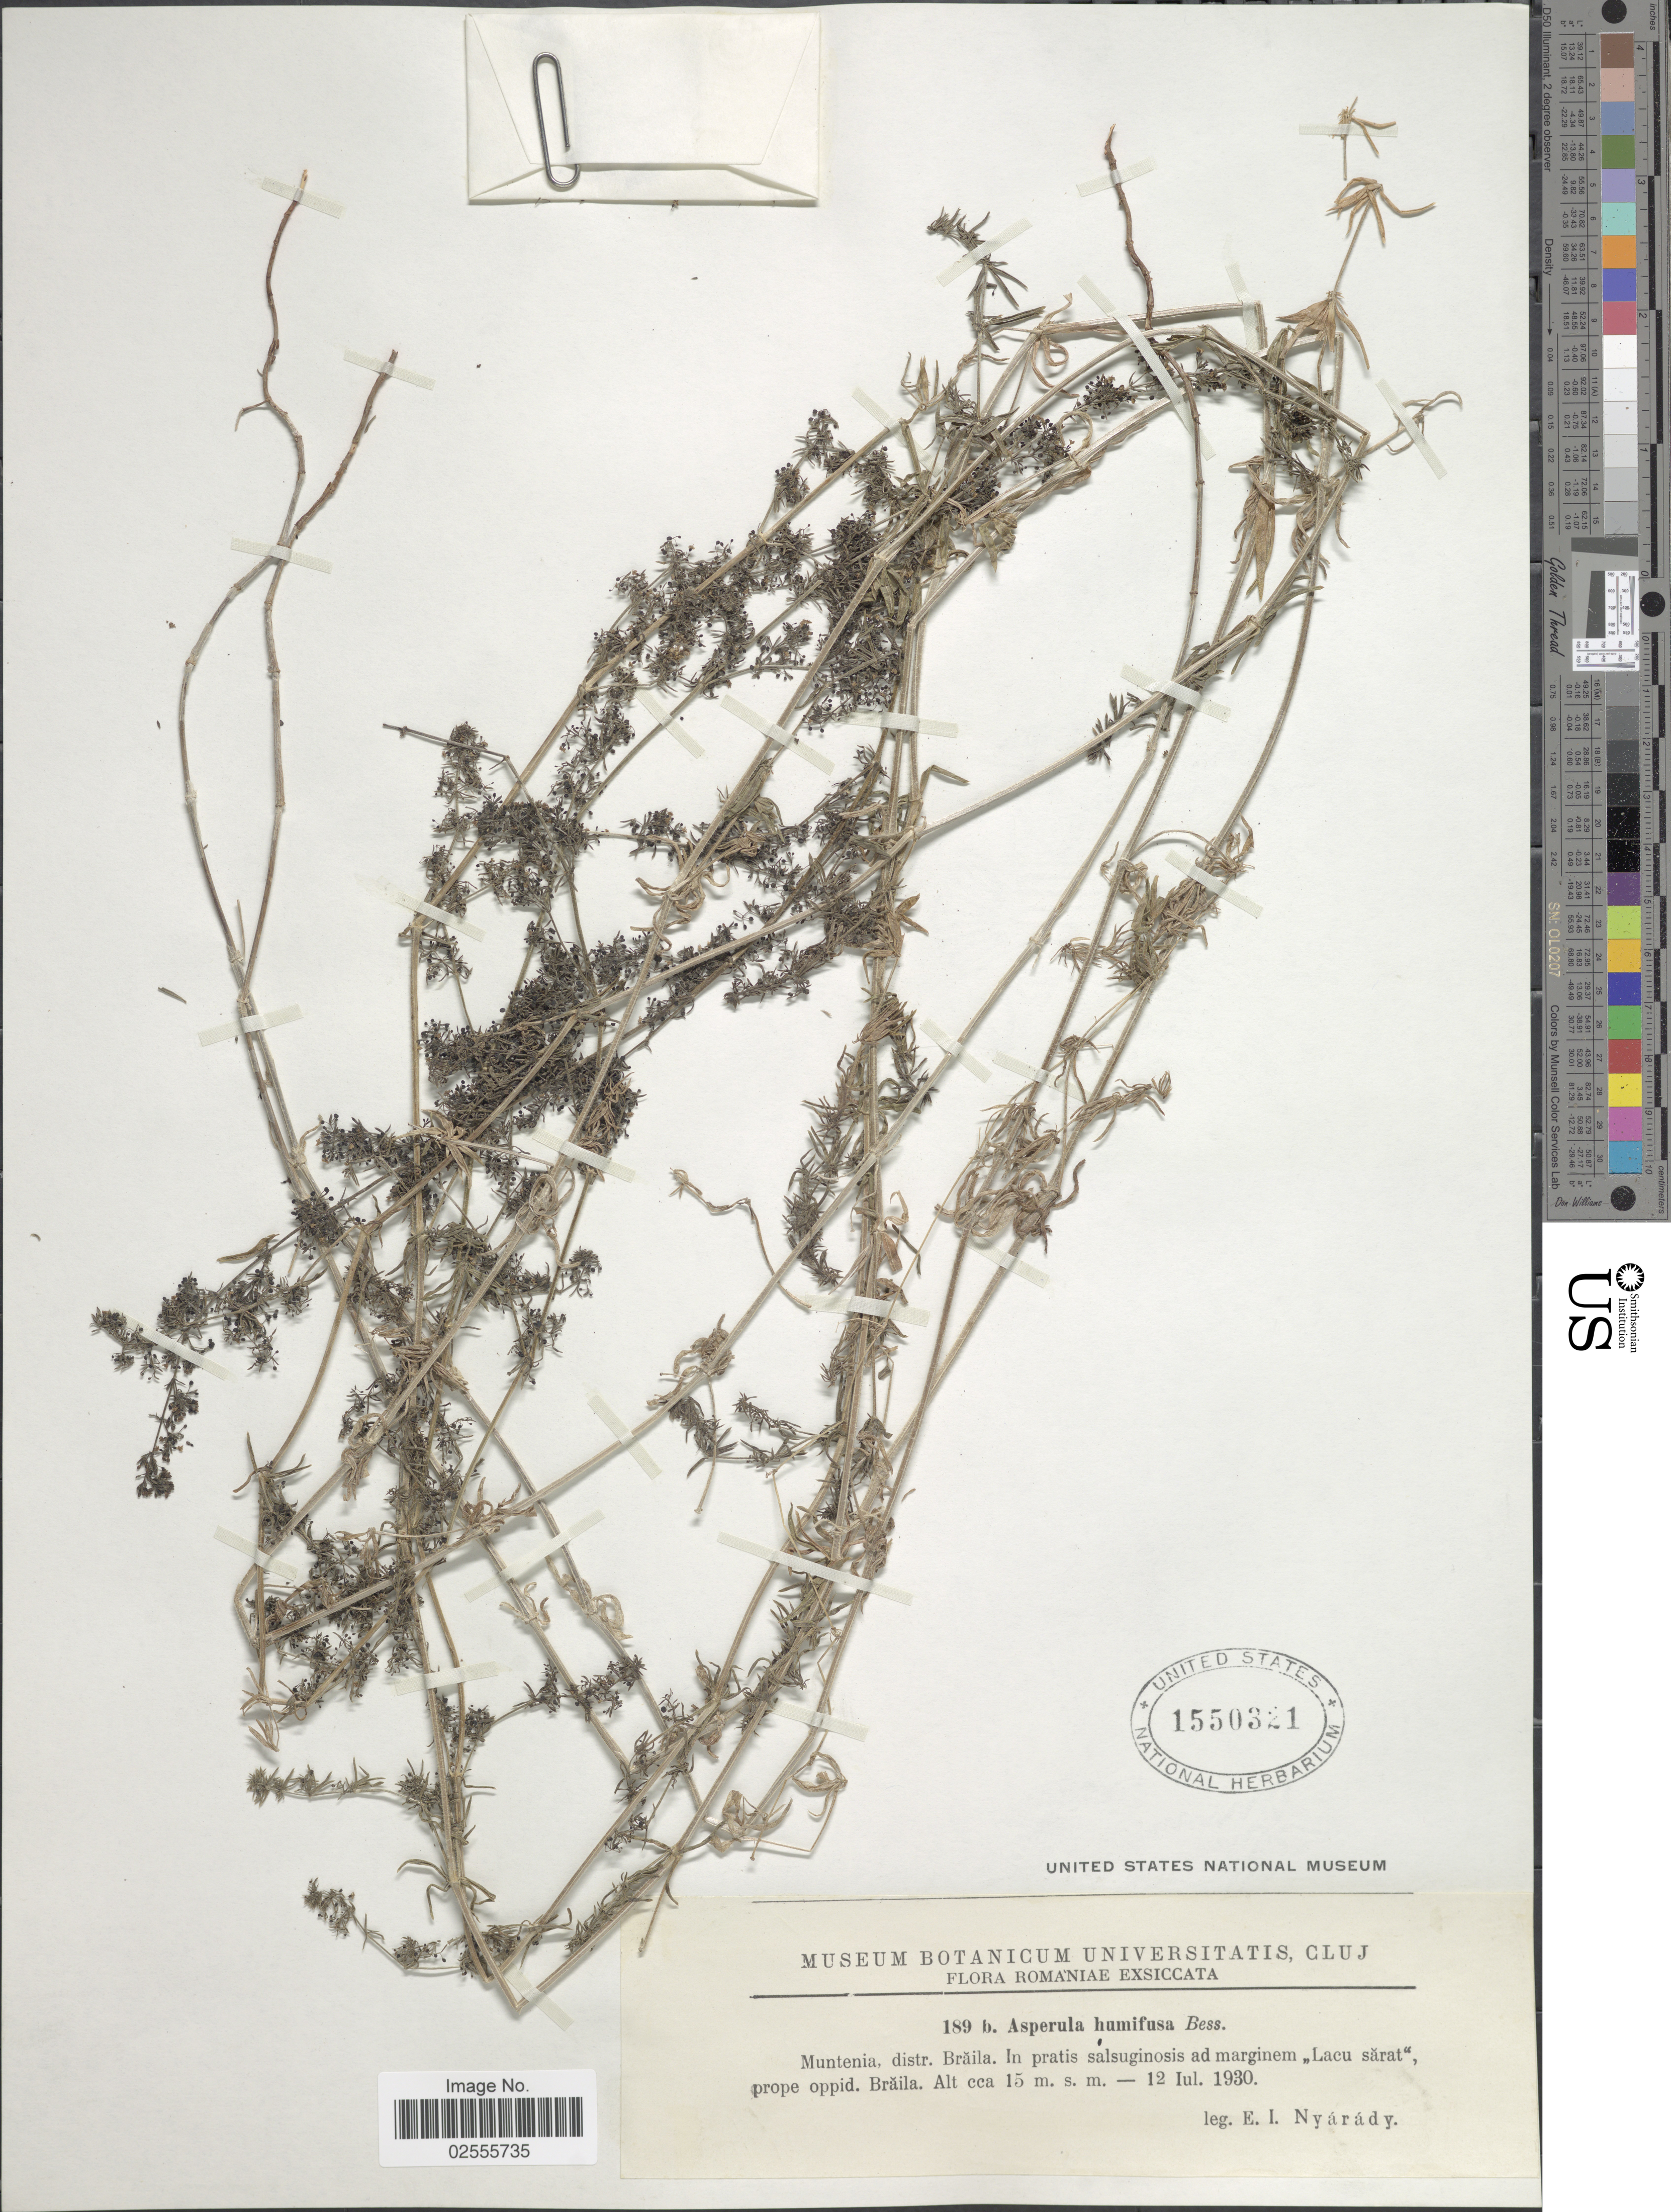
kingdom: Plantae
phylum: Tracheophyta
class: Magnoliopsida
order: Gentianales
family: Rubiaceae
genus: Asperula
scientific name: Asperula humifusa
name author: (M. Bieb.) Besser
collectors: E. Nyárády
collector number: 189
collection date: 1930-07-12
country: Romania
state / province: Braila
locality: Muntenia, in pratis salsuginosis ad marginem "Lacu sarat", prope oppid. Braila.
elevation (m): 15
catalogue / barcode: US 1550321